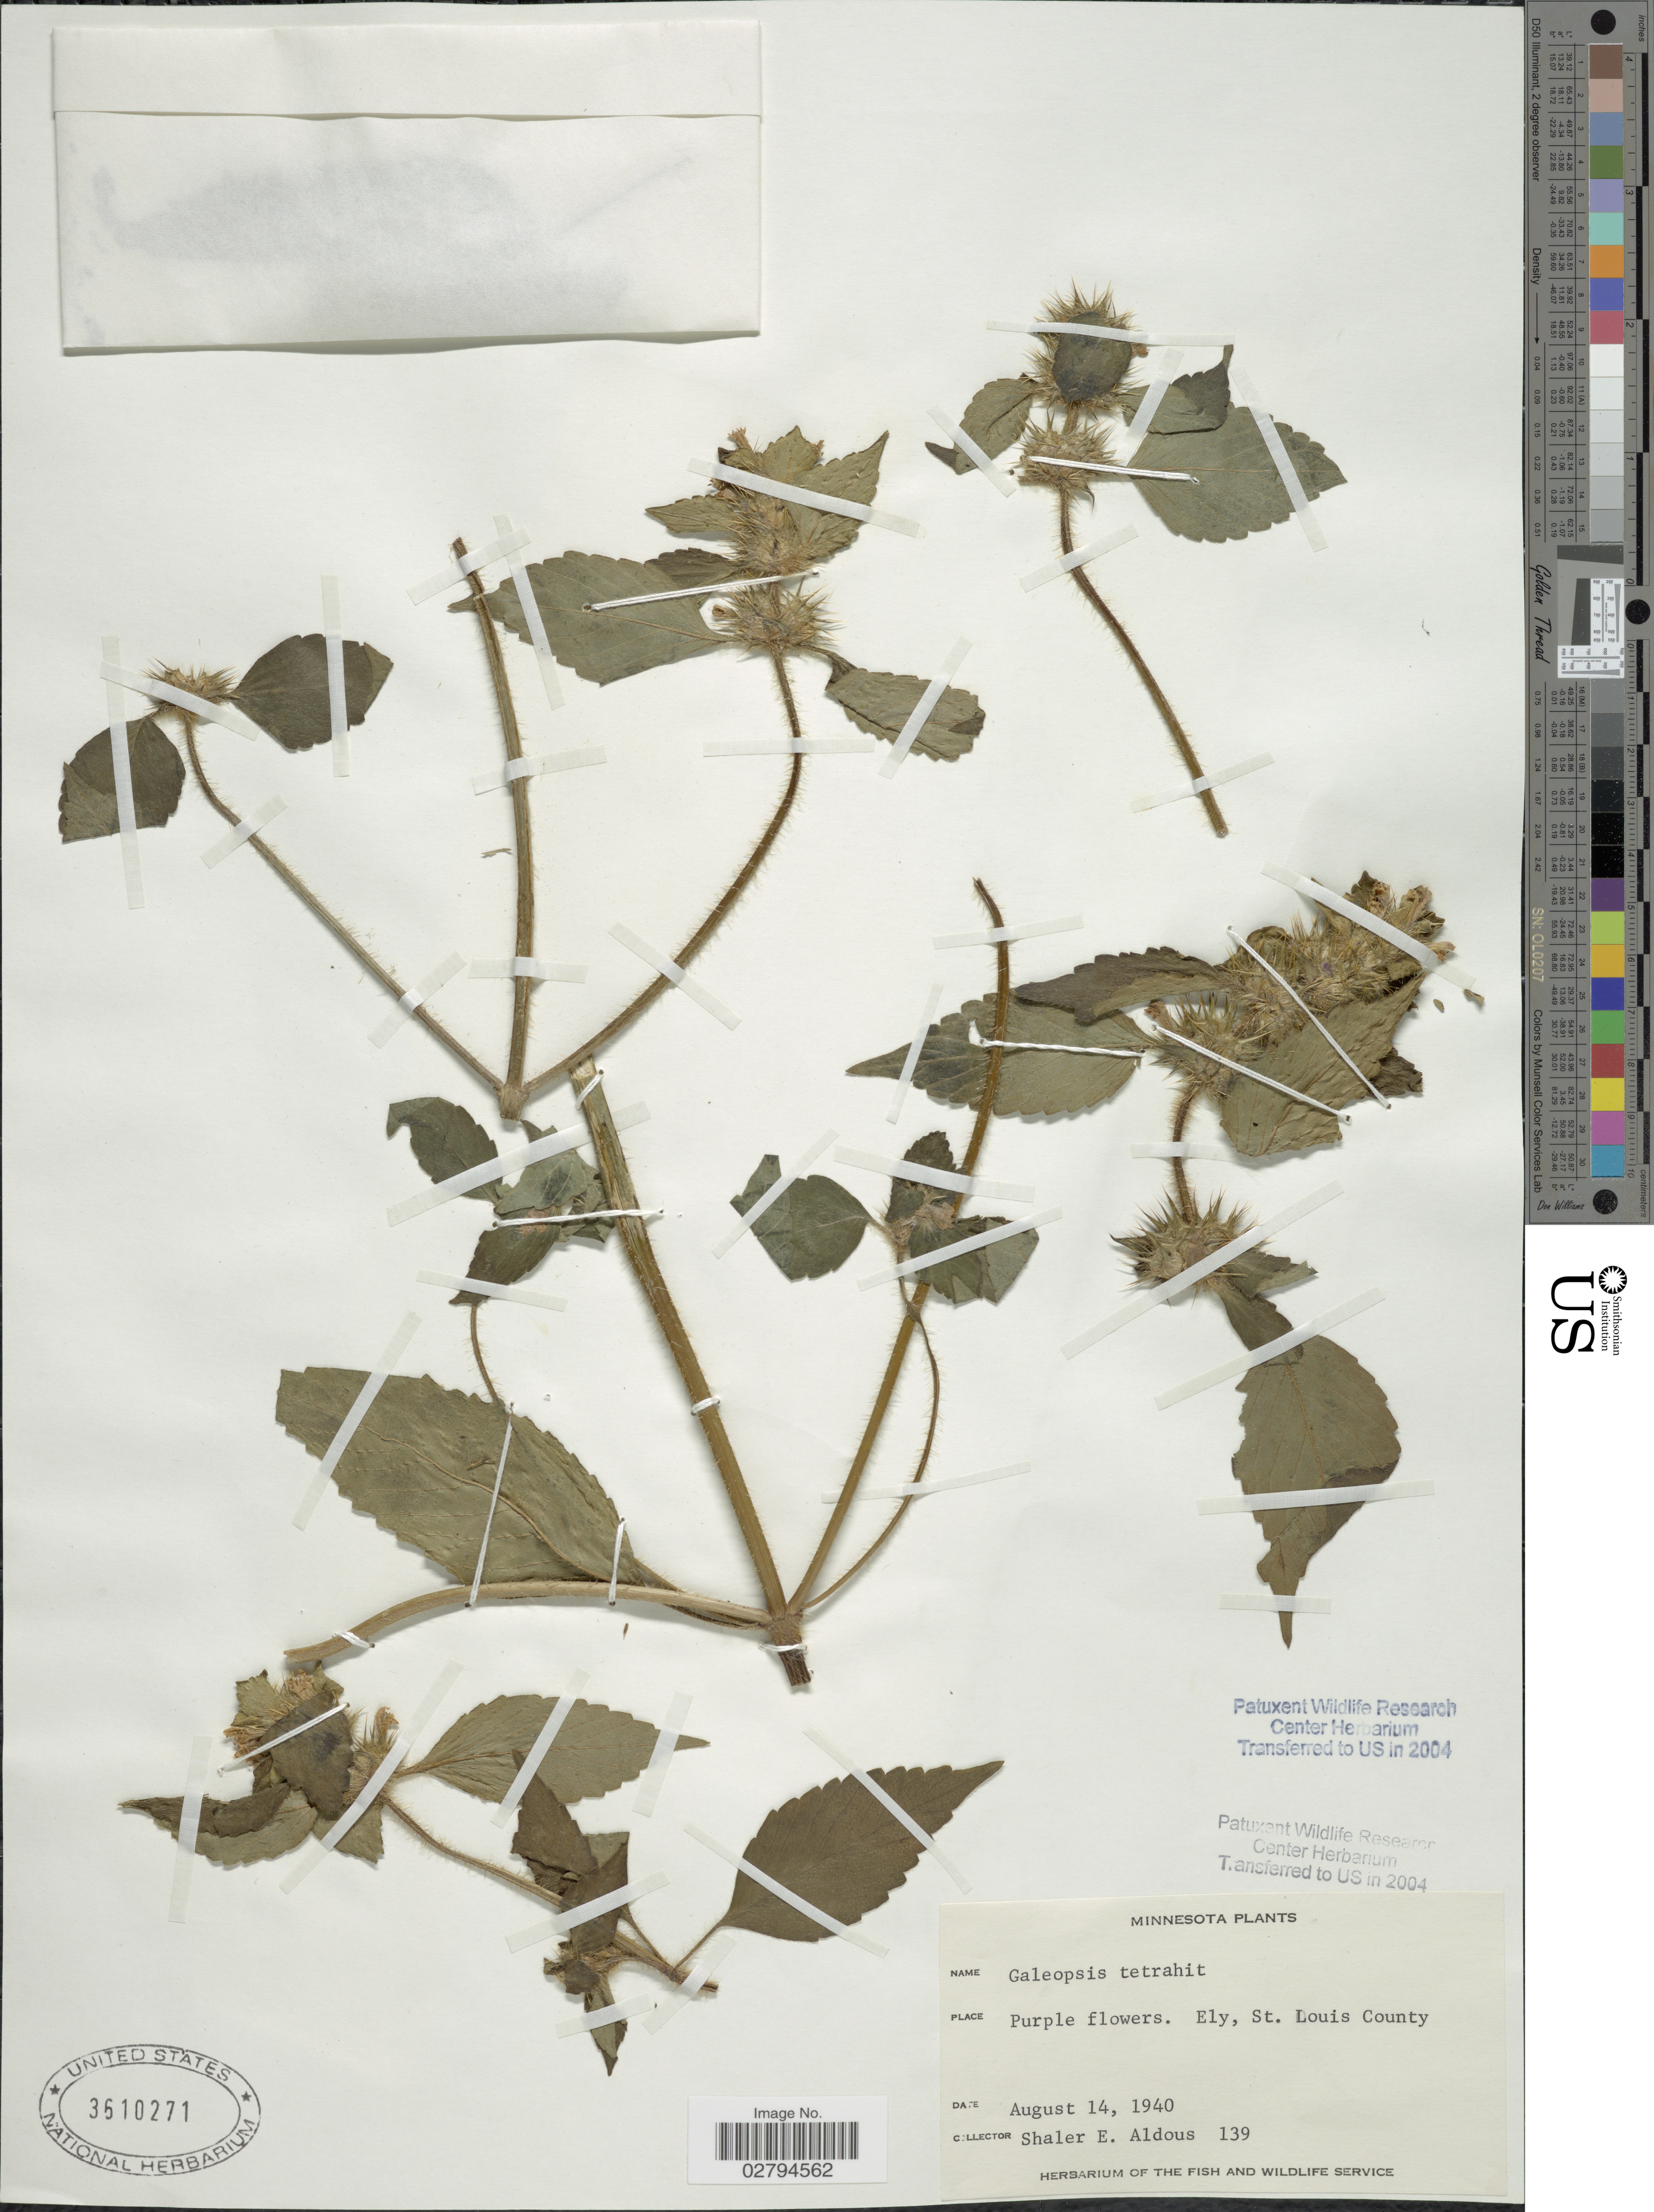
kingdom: Plantae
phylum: Tracheophyta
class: Magnoliopsida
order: Lamiales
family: Lamiaceae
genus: Galeopsis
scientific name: Galeopsis tetrahit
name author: L.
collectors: S. Aldous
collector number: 139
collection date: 1940-08-14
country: United States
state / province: Minnesota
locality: Ely, St. Louis County.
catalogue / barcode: US 3610271